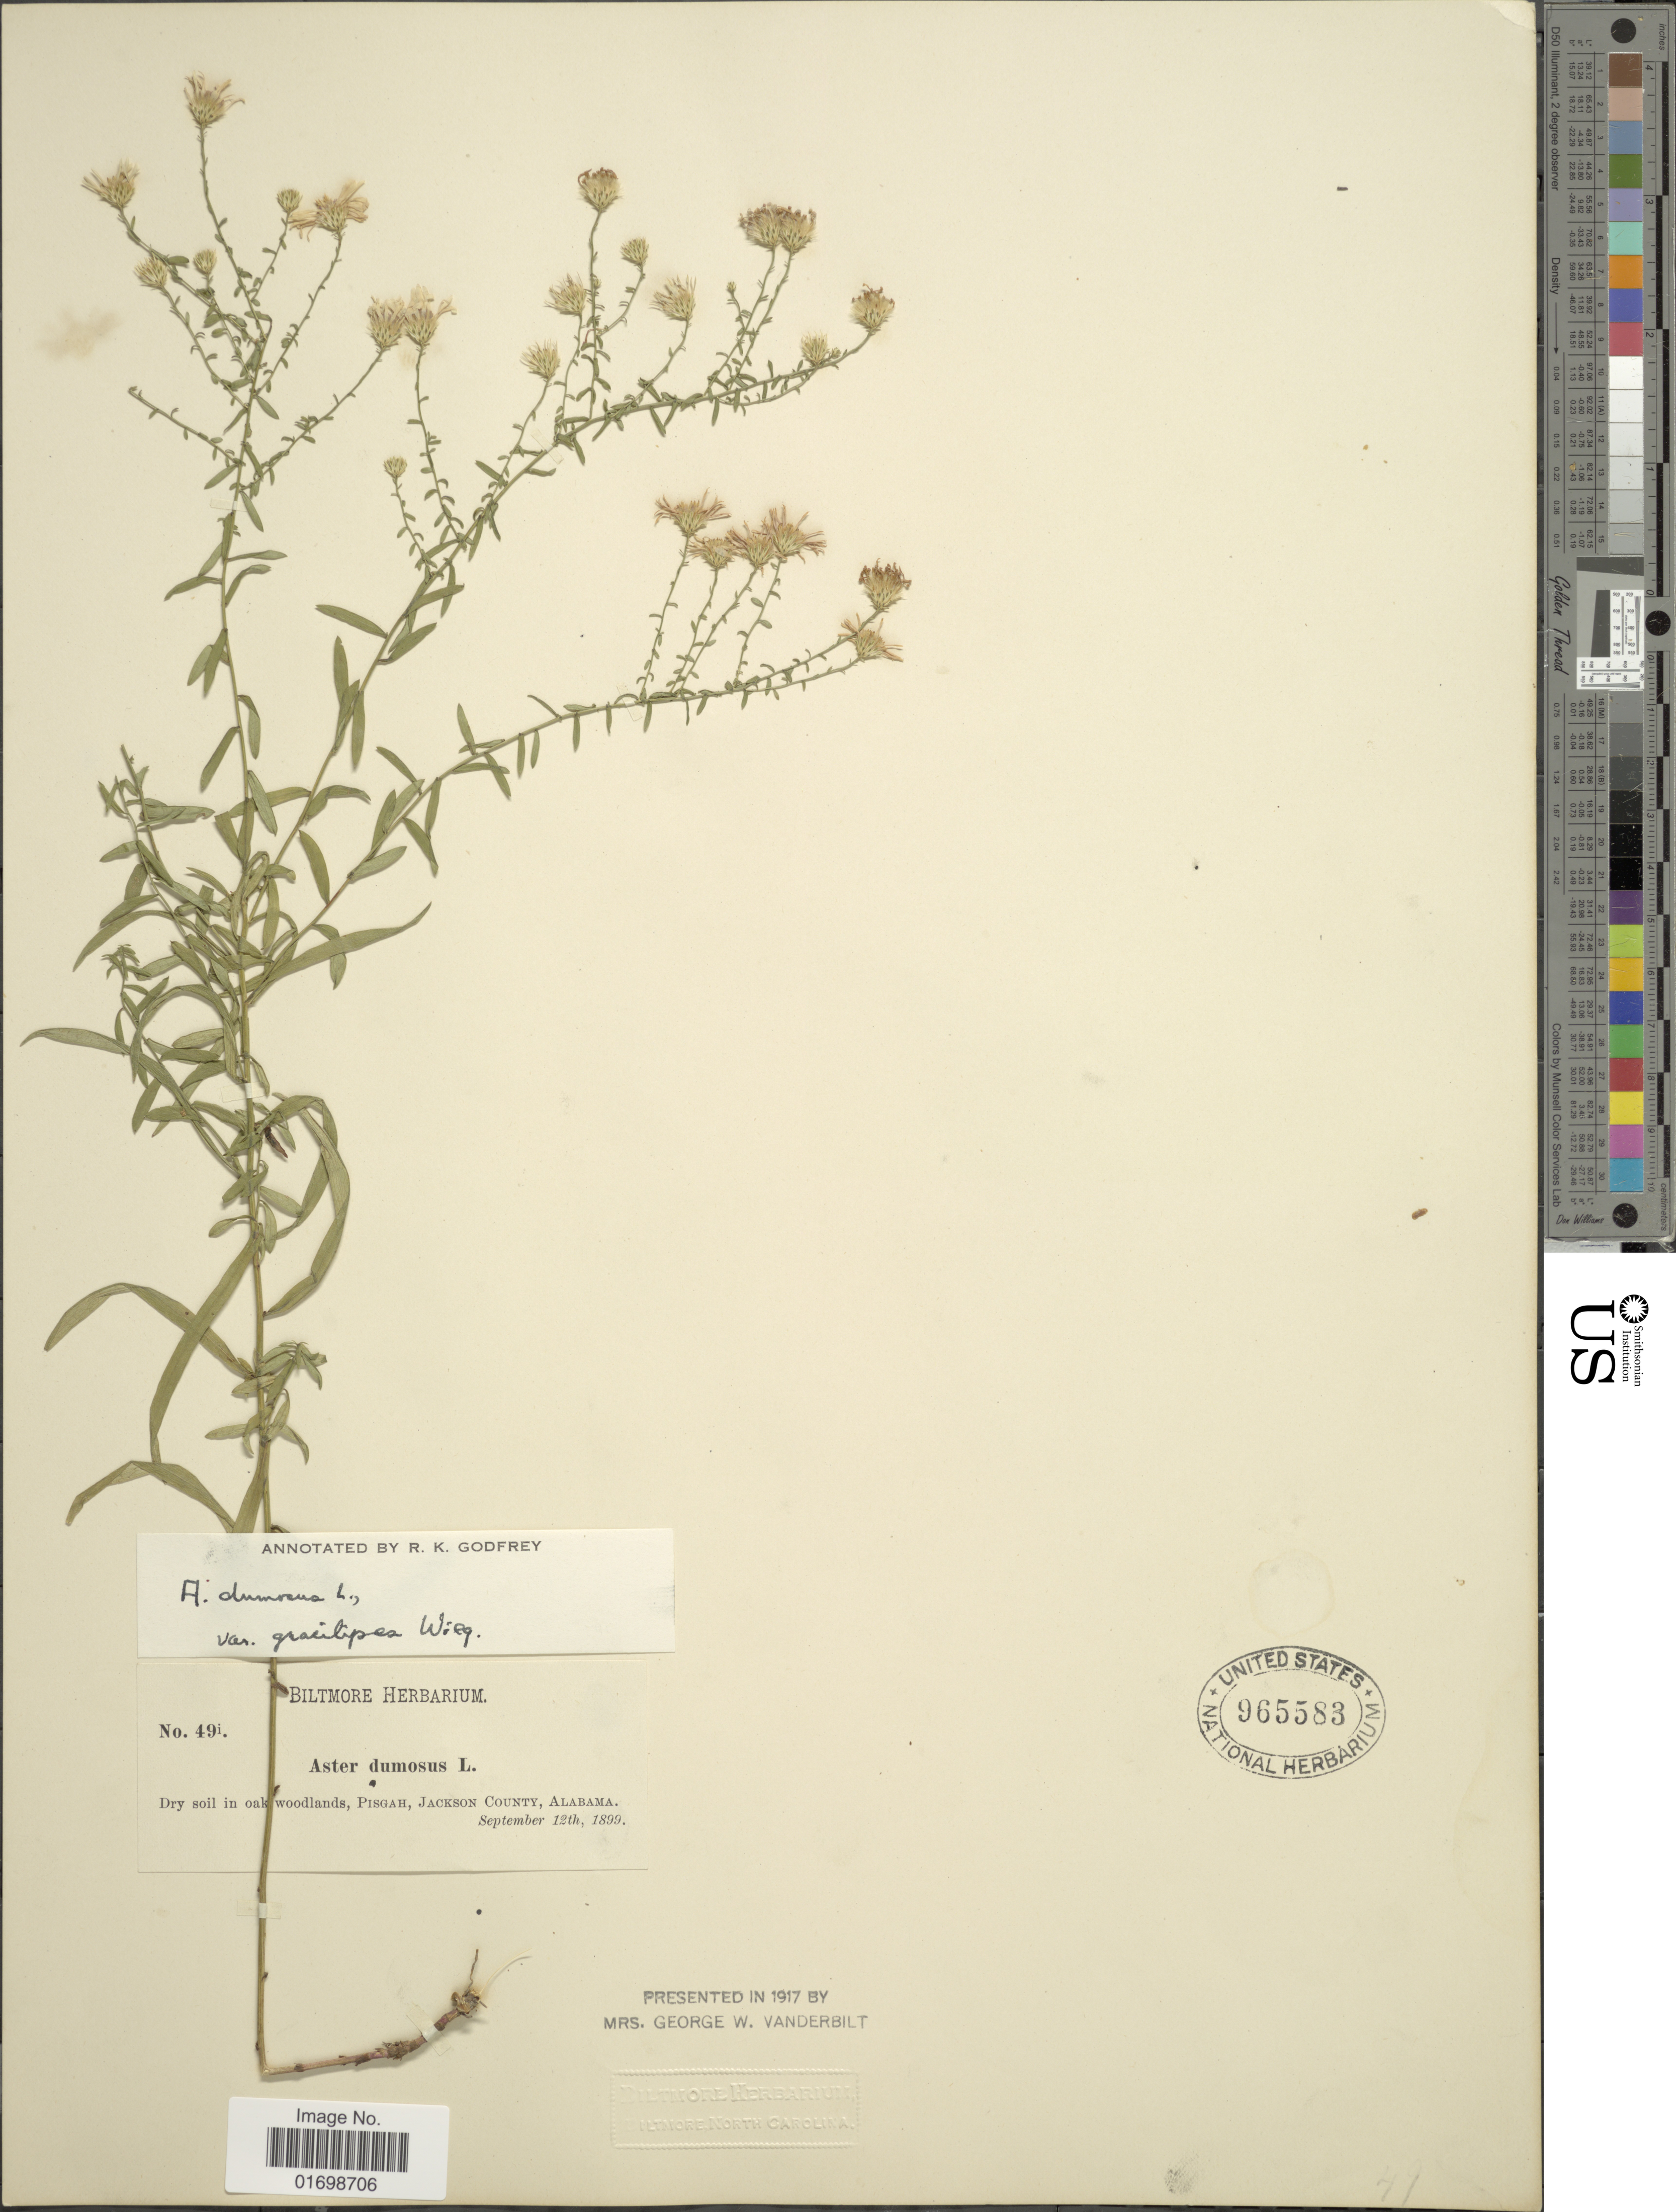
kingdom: Plantae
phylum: Tracheophyta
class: Magnoliopsida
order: Asterales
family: Asteraceae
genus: Symphyotrichum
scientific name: Symphyotrichum dumosum var. gracilipes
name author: (Wiegand) G.L. Nesom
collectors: ex herb. Biltmore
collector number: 49i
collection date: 1899-09-12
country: United States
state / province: Alabama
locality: Pisgah, Jackson County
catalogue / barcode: US 965583